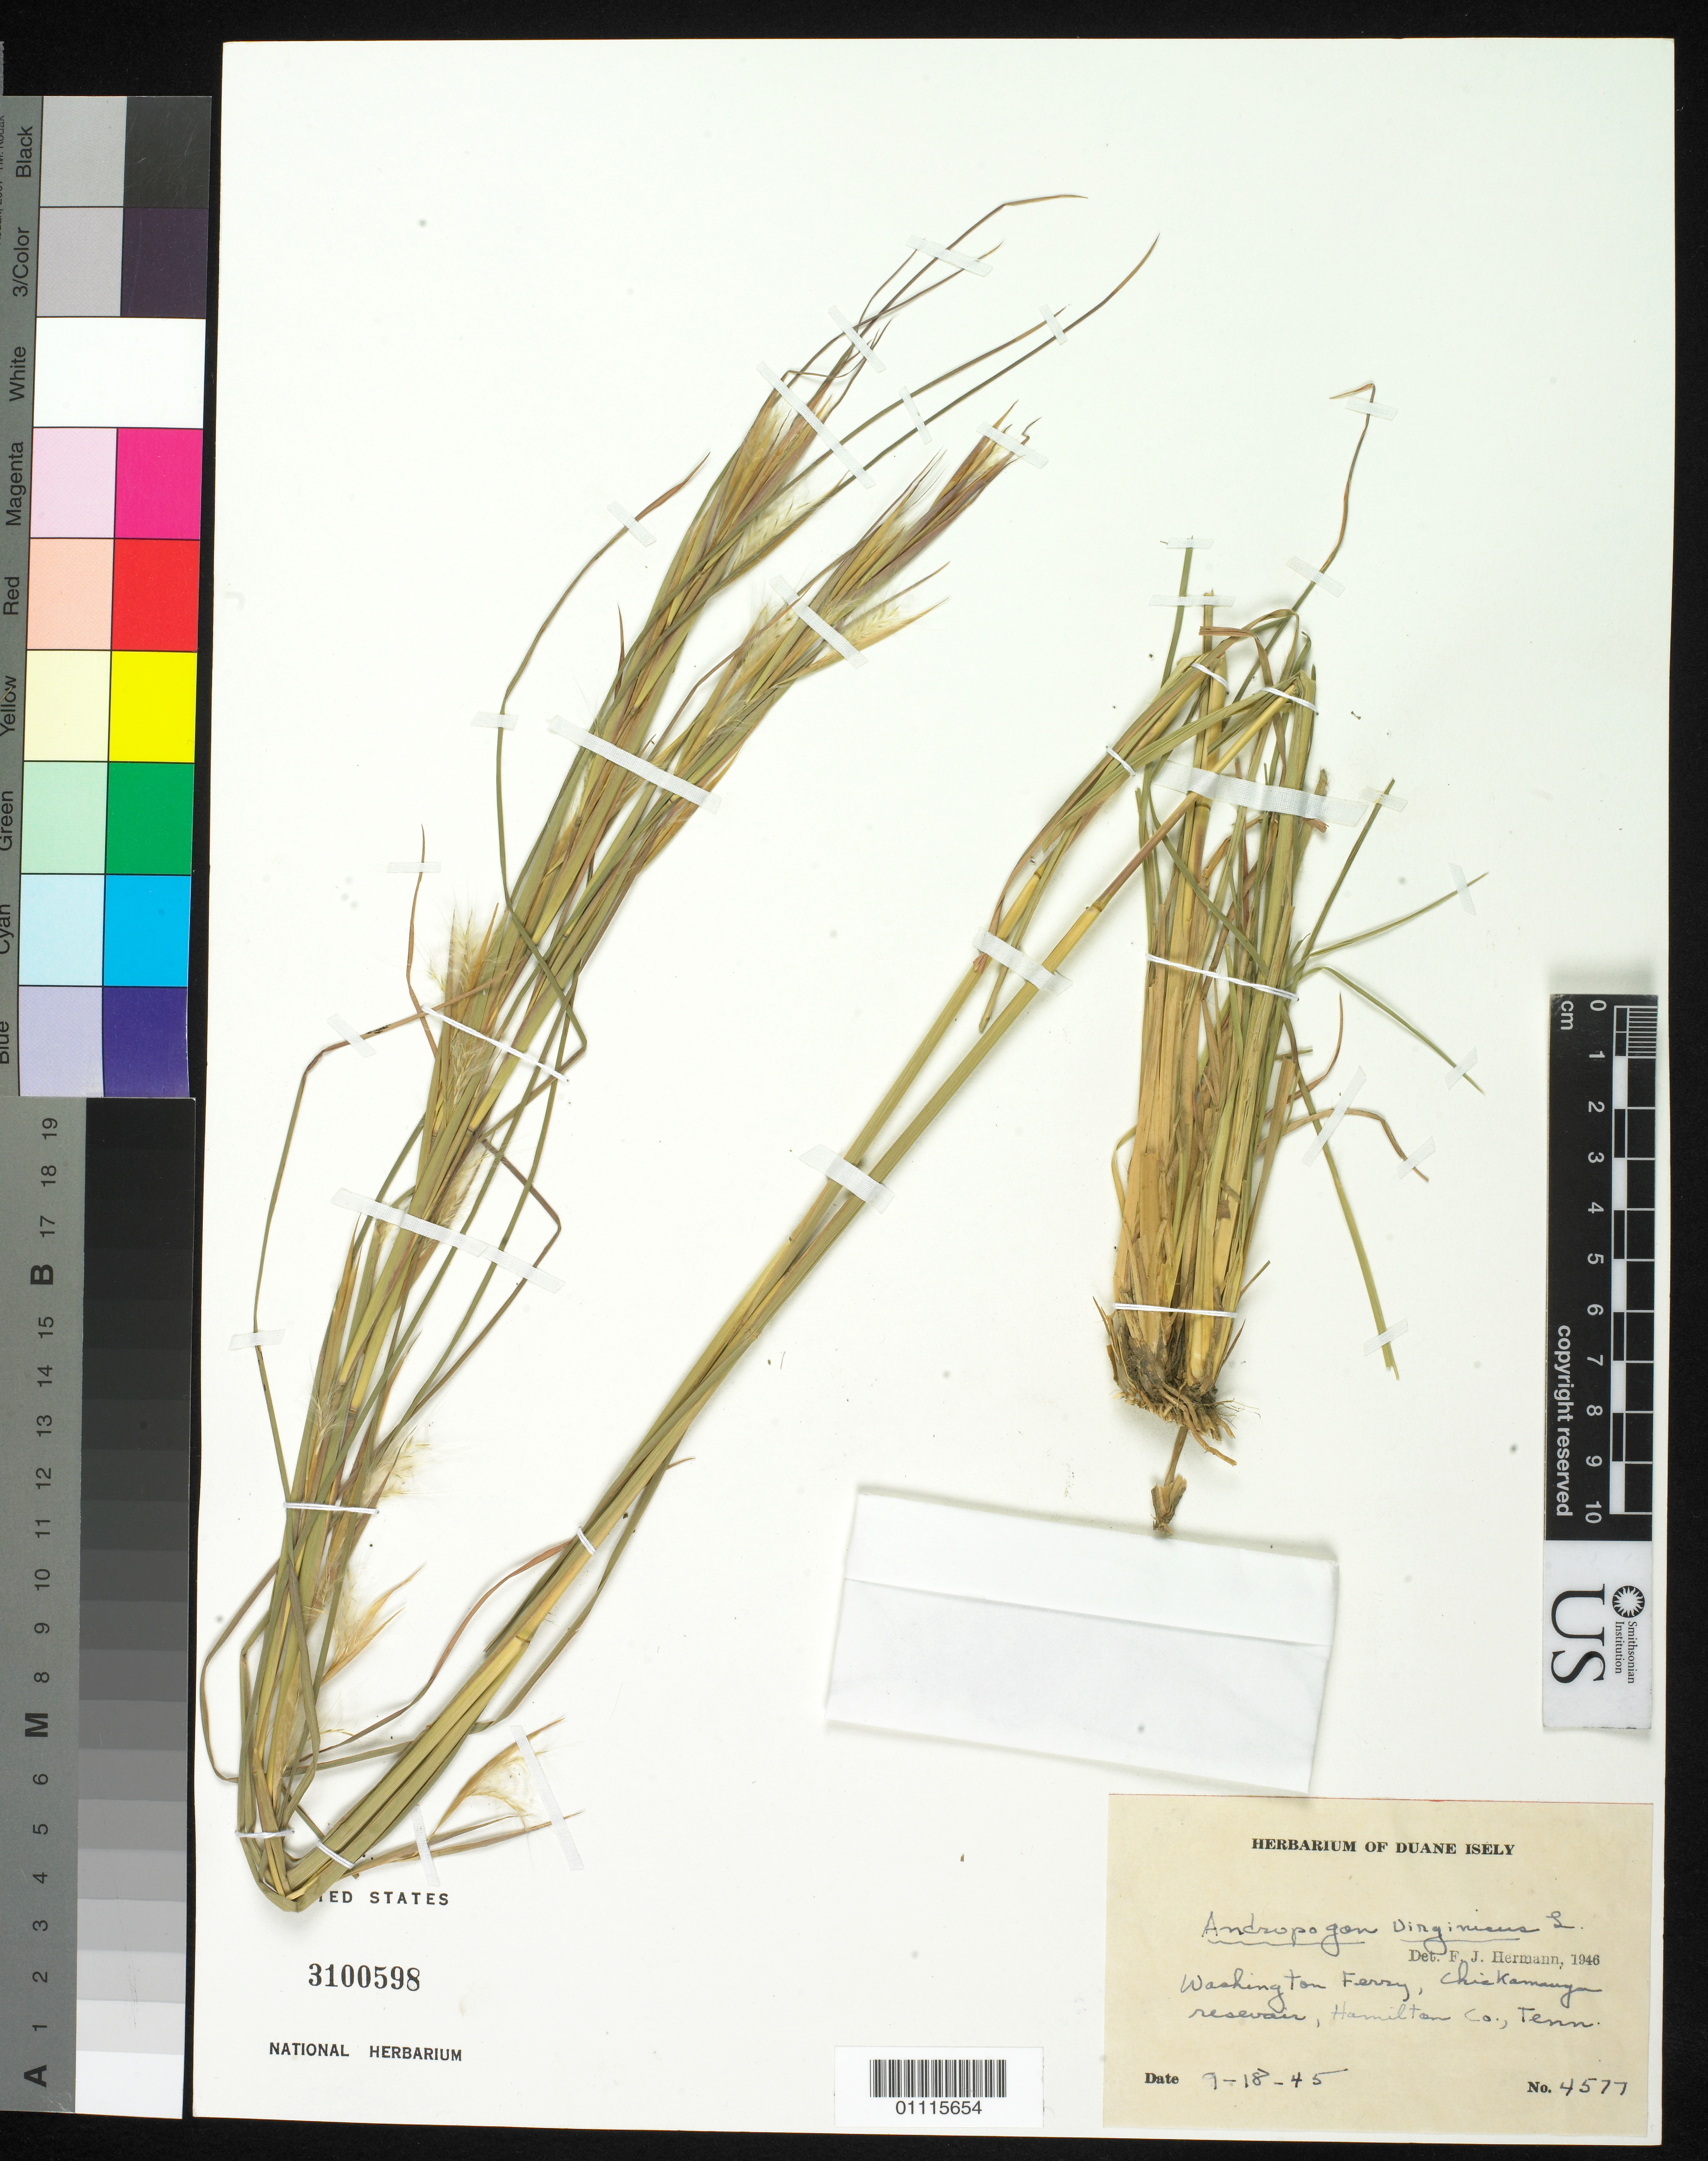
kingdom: Plantae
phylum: Tracheophyta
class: Liliopsida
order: Poales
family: Poaceae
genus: Andropogon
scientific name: Andropogon virginicus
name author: L.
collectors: D. Isely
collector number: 4577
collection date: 1945-09-18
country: United States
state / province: Tennessee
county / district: Hamilton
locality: Washington Ferry, Chickamauga reservoir.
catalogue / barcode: US 3100598